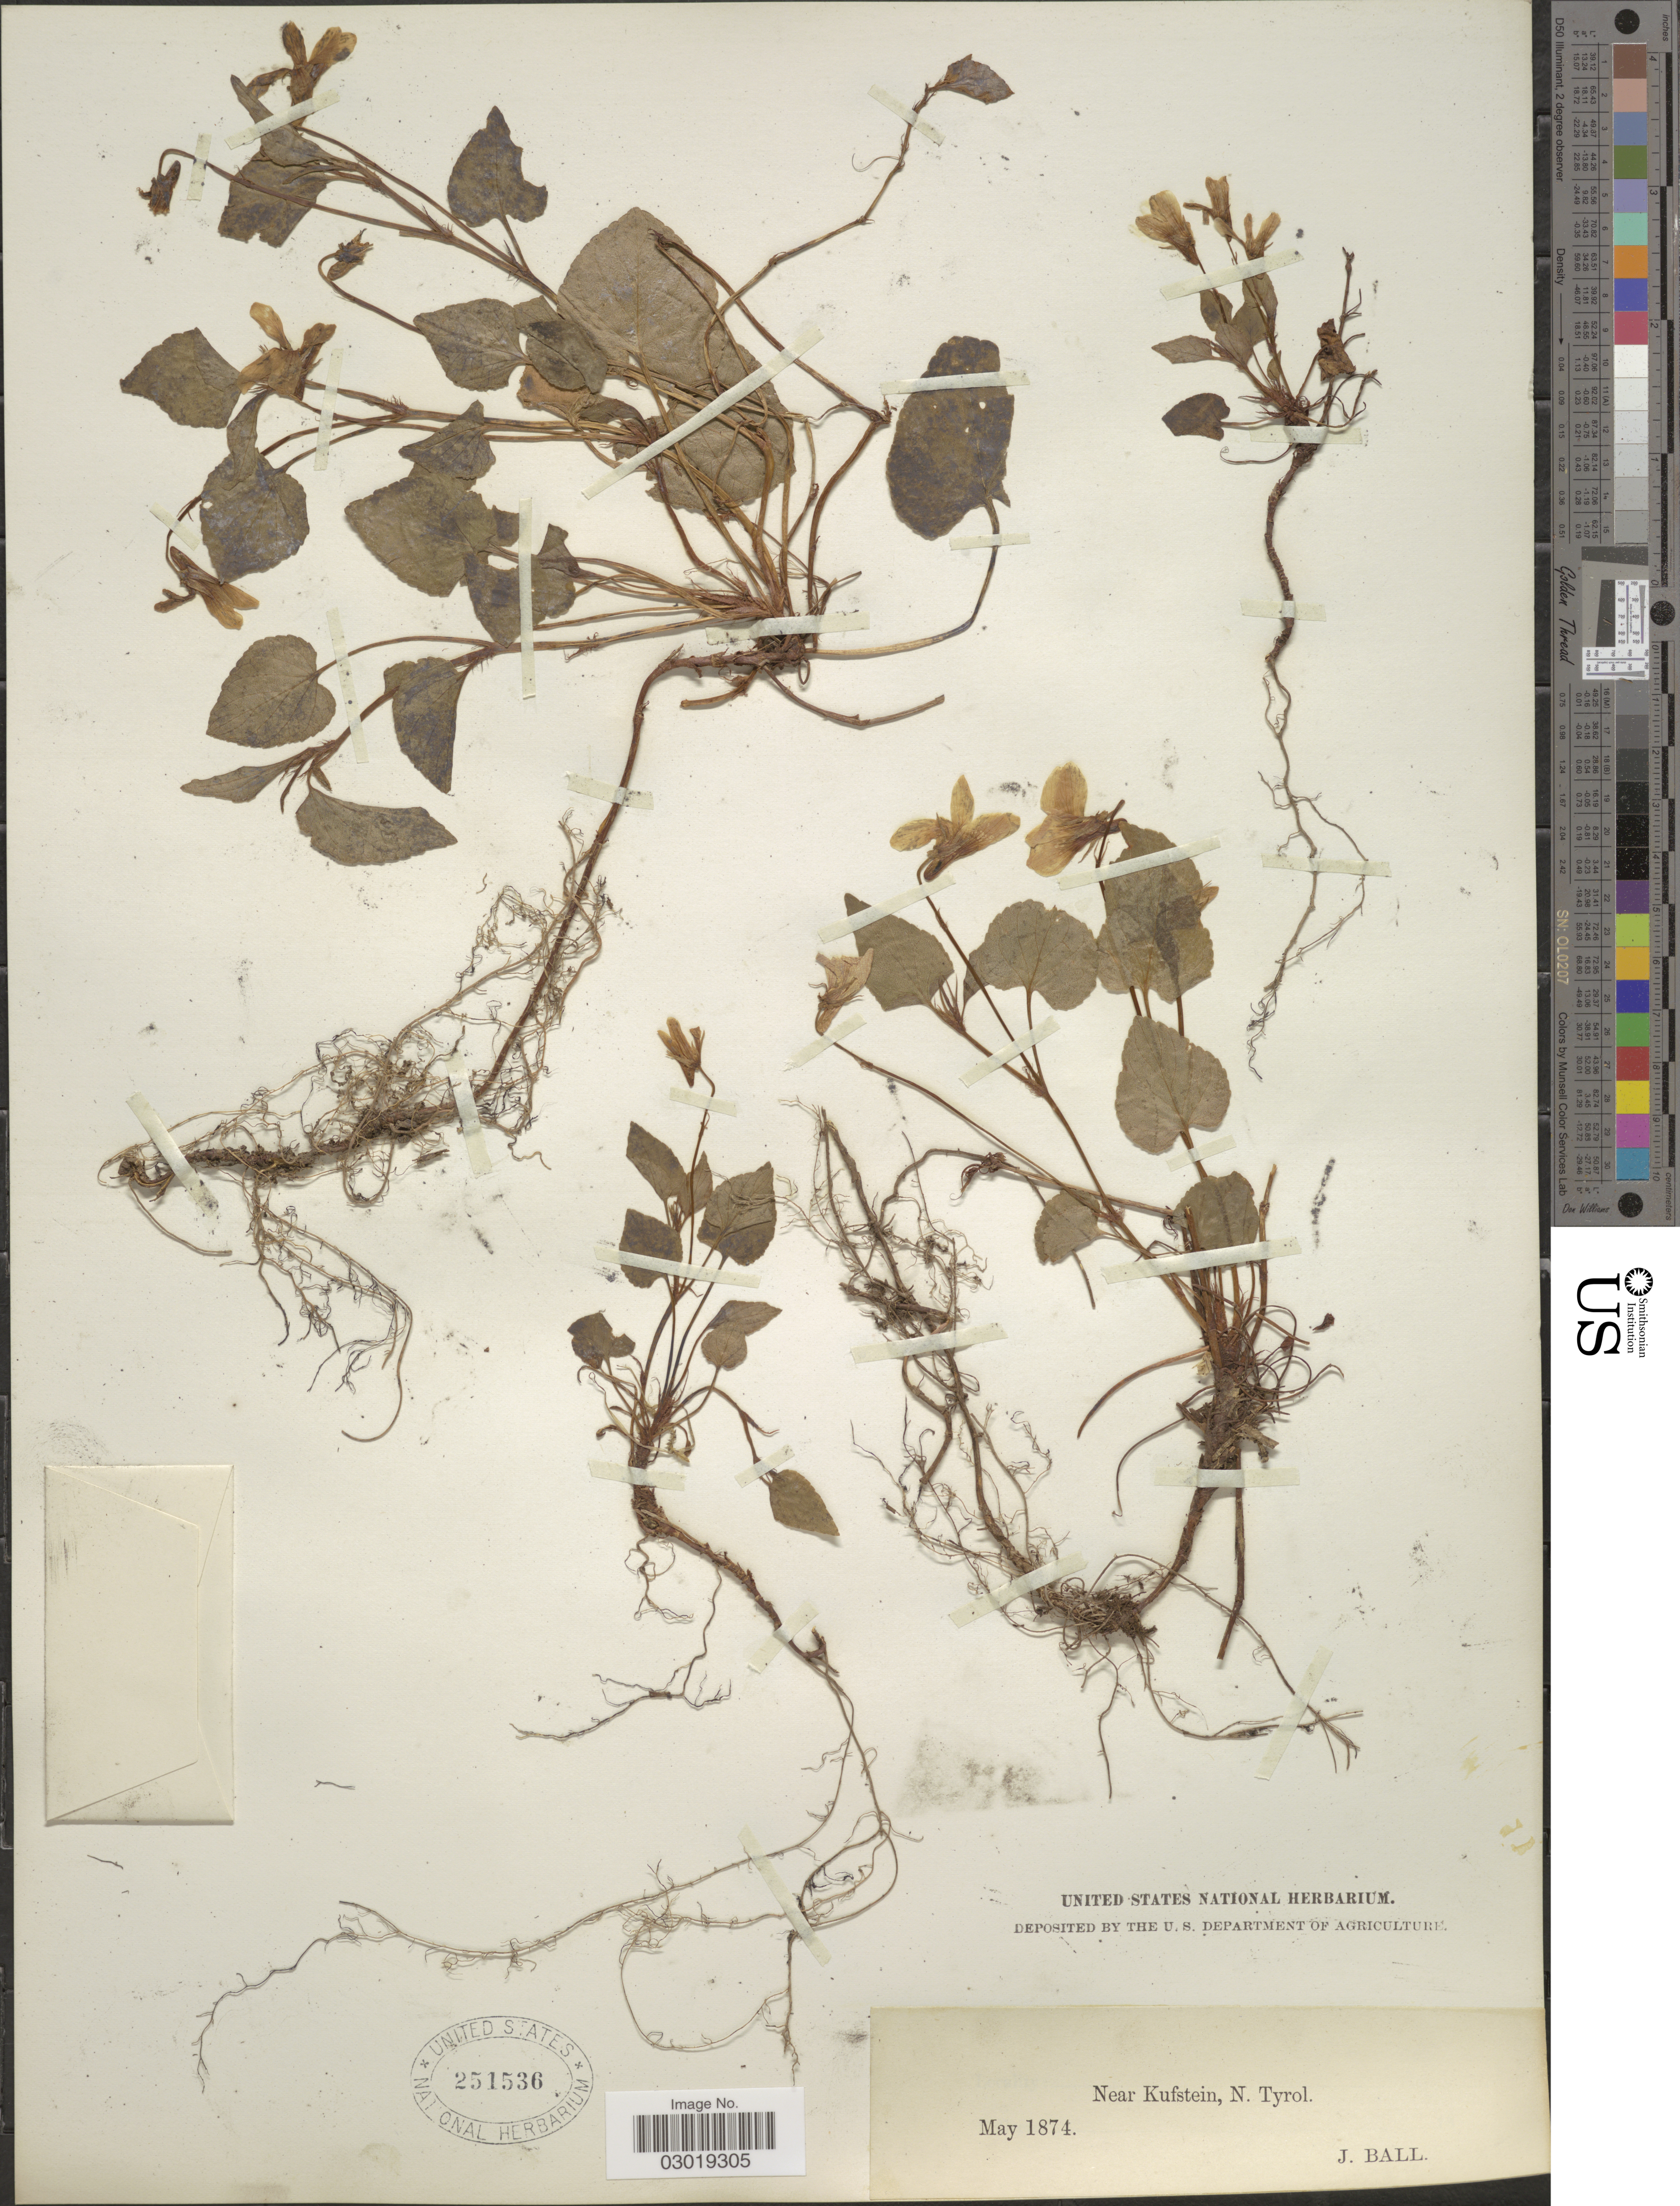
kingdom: Plantae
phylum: Tracheophyta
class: Magnoliopsida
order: Malpighiales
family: Violaceae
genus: Viola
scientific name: Viola sp.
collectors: J. Ball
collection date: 1874-05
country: Austria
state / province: Tirol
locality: Near Kufstein, N. Tyrol.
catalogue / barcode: US 251536